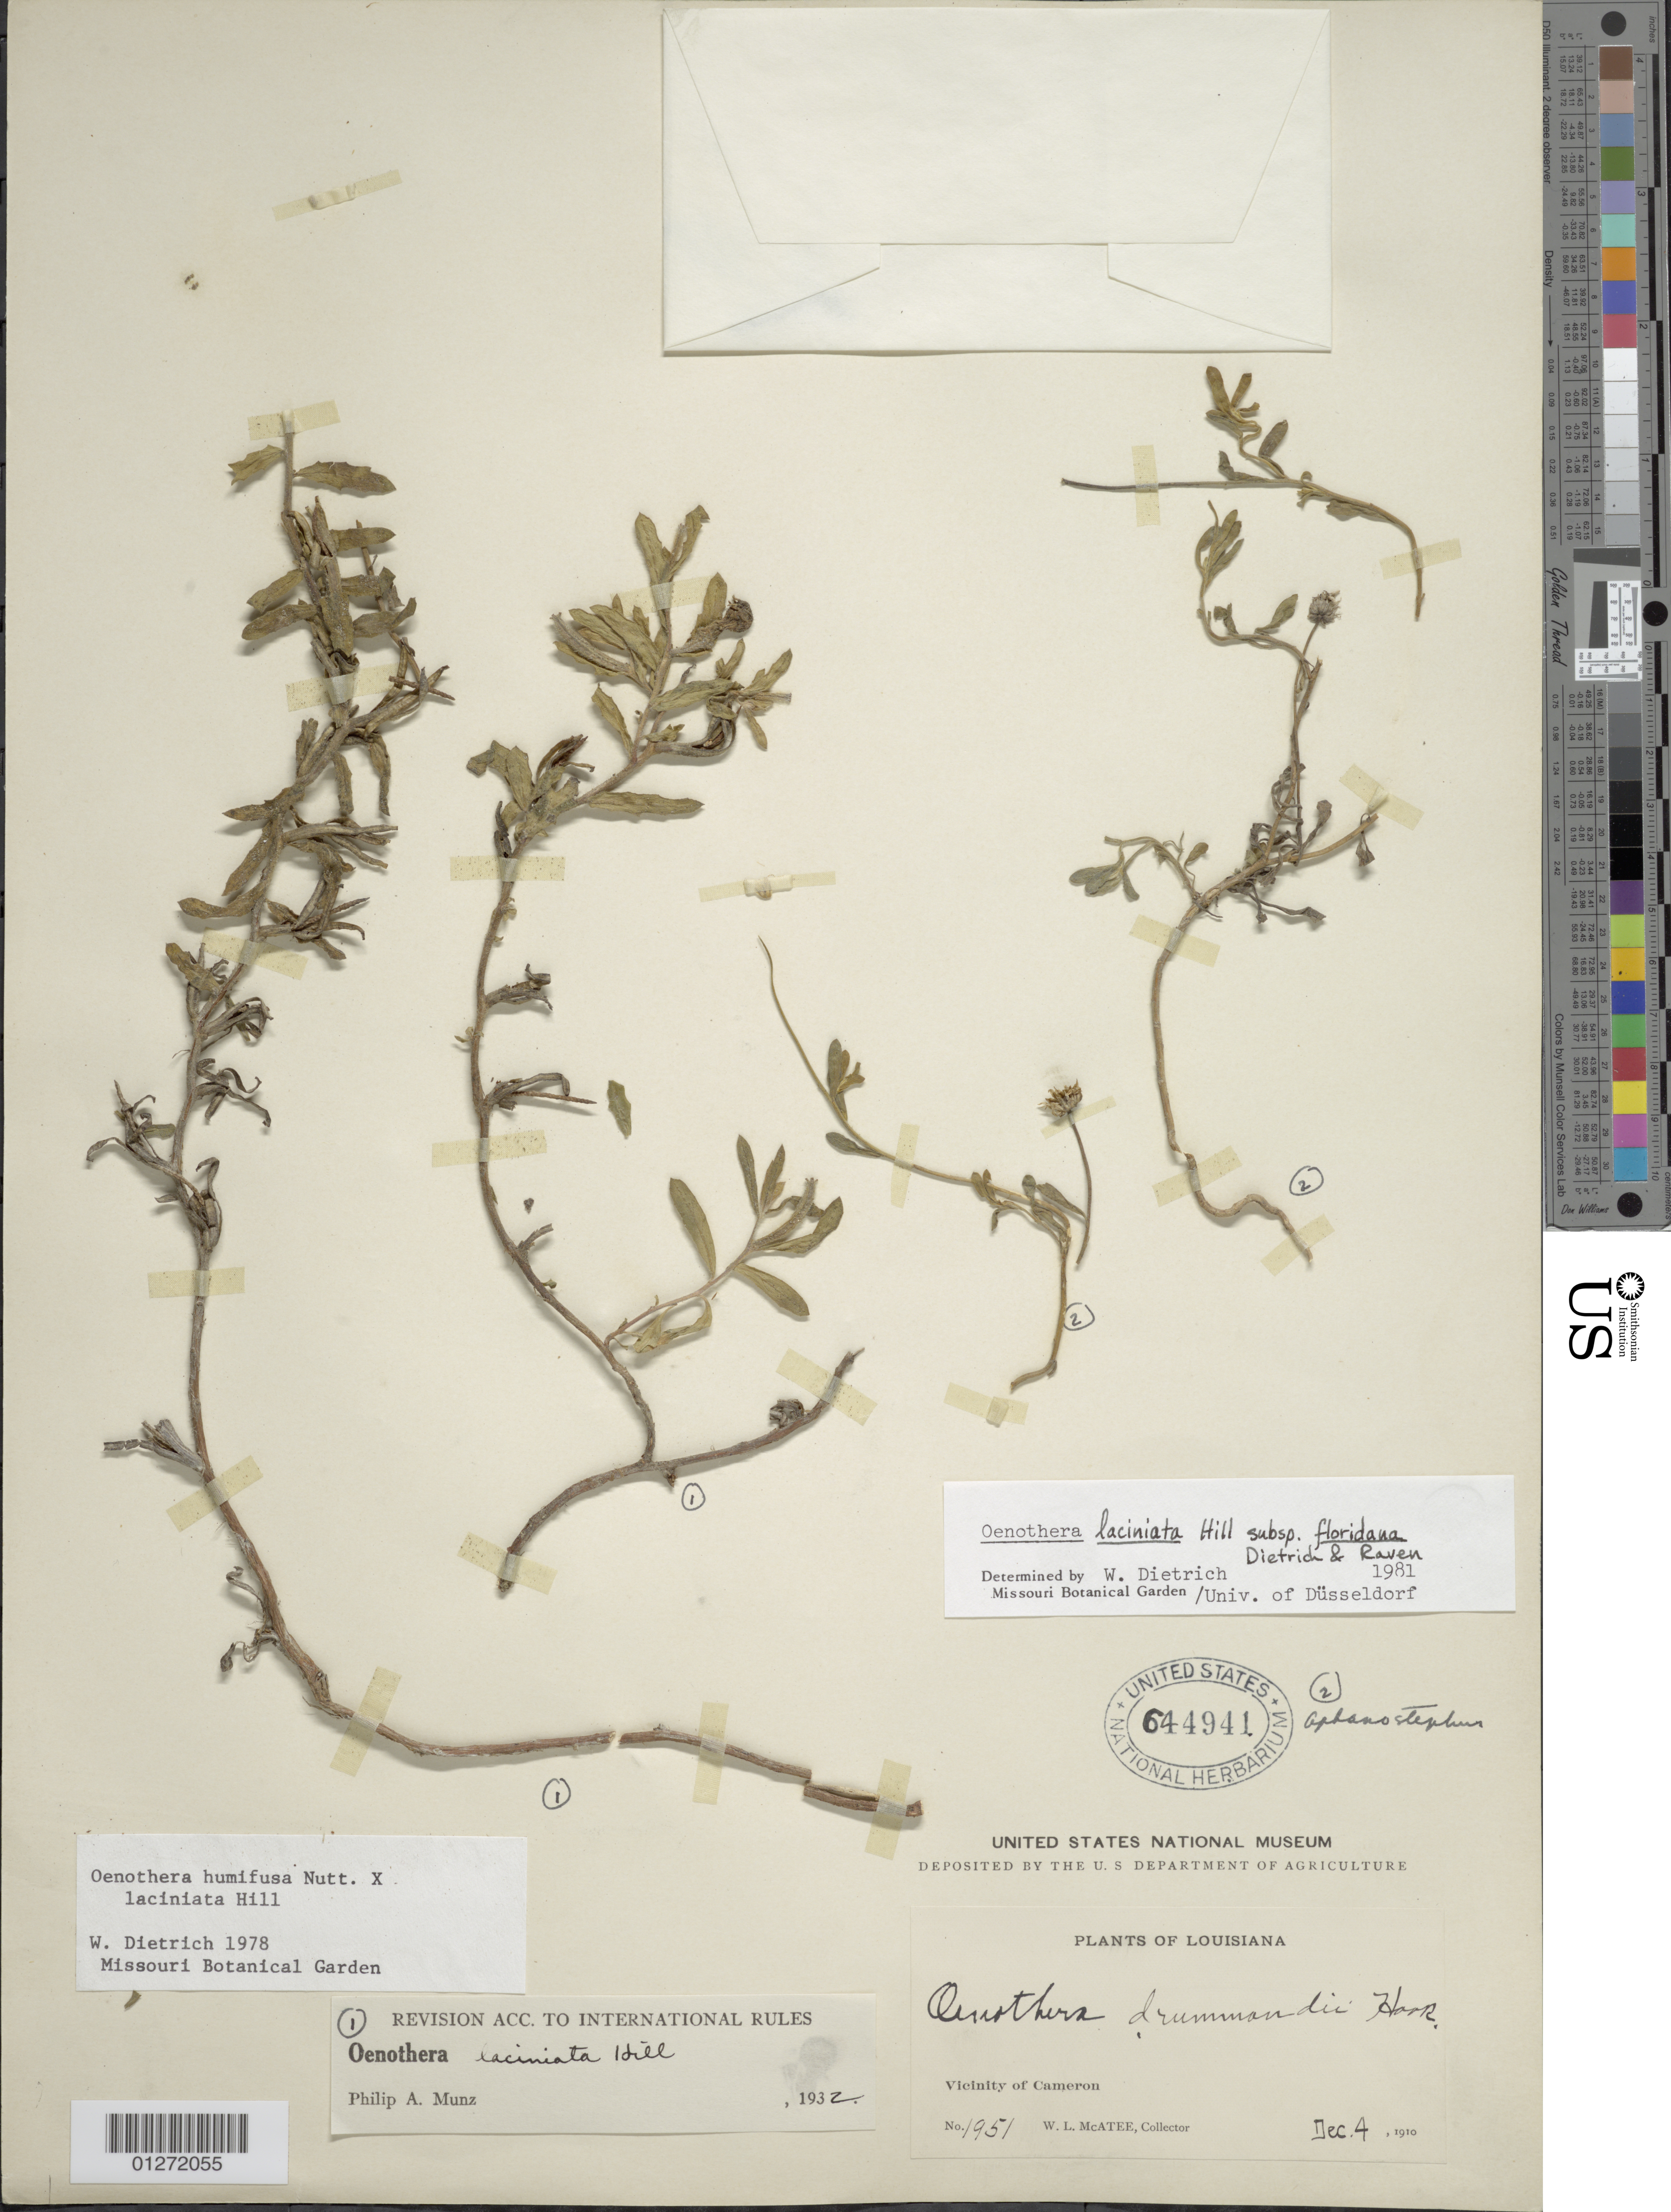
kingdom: Plantae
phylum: Tracheophyta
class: Magnoliopsida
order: Myrtales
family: Onagraceae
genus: Oenothera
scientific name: Oenothera laciniata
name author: Hill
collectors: W. McAtee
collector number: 1951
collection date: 1910-12-04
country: United States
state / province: Louisiana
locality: Vicinity of Cameron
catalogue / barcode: US 644941